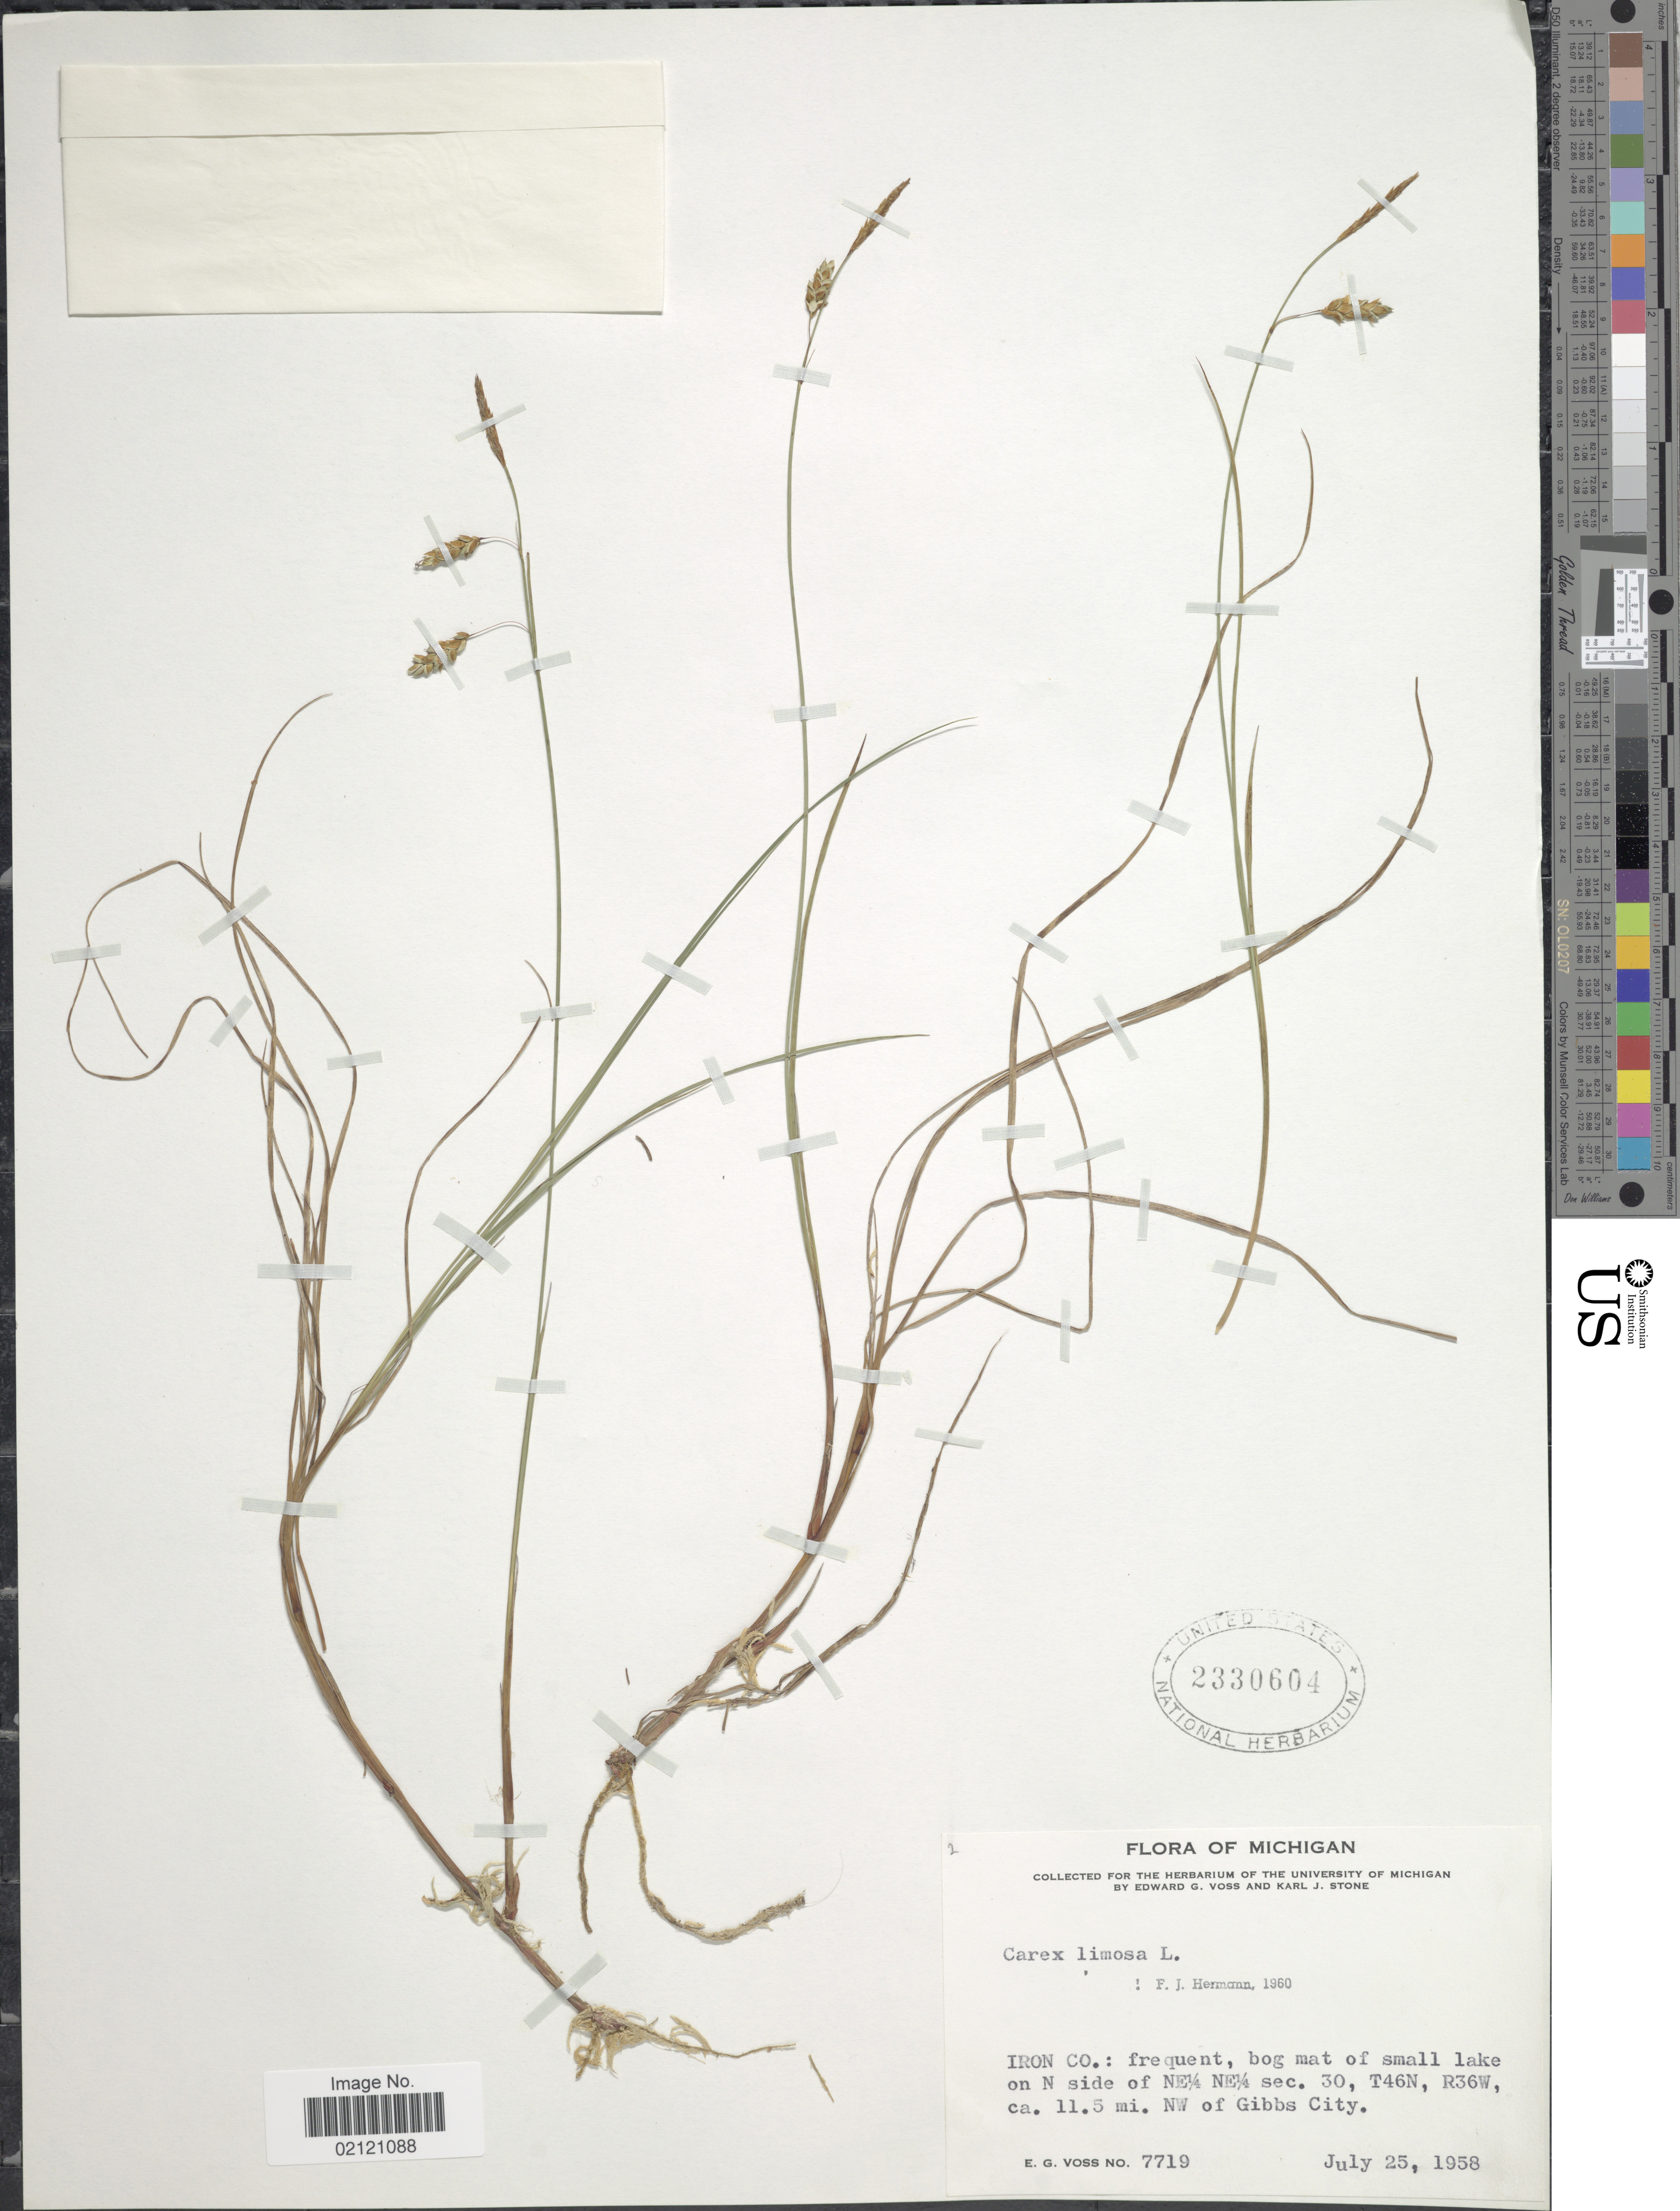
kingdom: Plantae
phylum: Tracheophyta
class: Liliopsida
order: Poales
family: Cyperaceae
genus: Carex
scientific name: Carex limosa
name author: L.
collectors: E. G. Voss & K. J. Stone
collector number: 7719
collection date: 1958-07-25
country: United States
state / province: Michigan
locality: Iron Co.: bog mat of small lake on N side of NE¼ NE¼ sec. 30, T46N, R36W, ca. 11.5 mi. NW of Gibbs City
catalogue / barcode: US 2330604